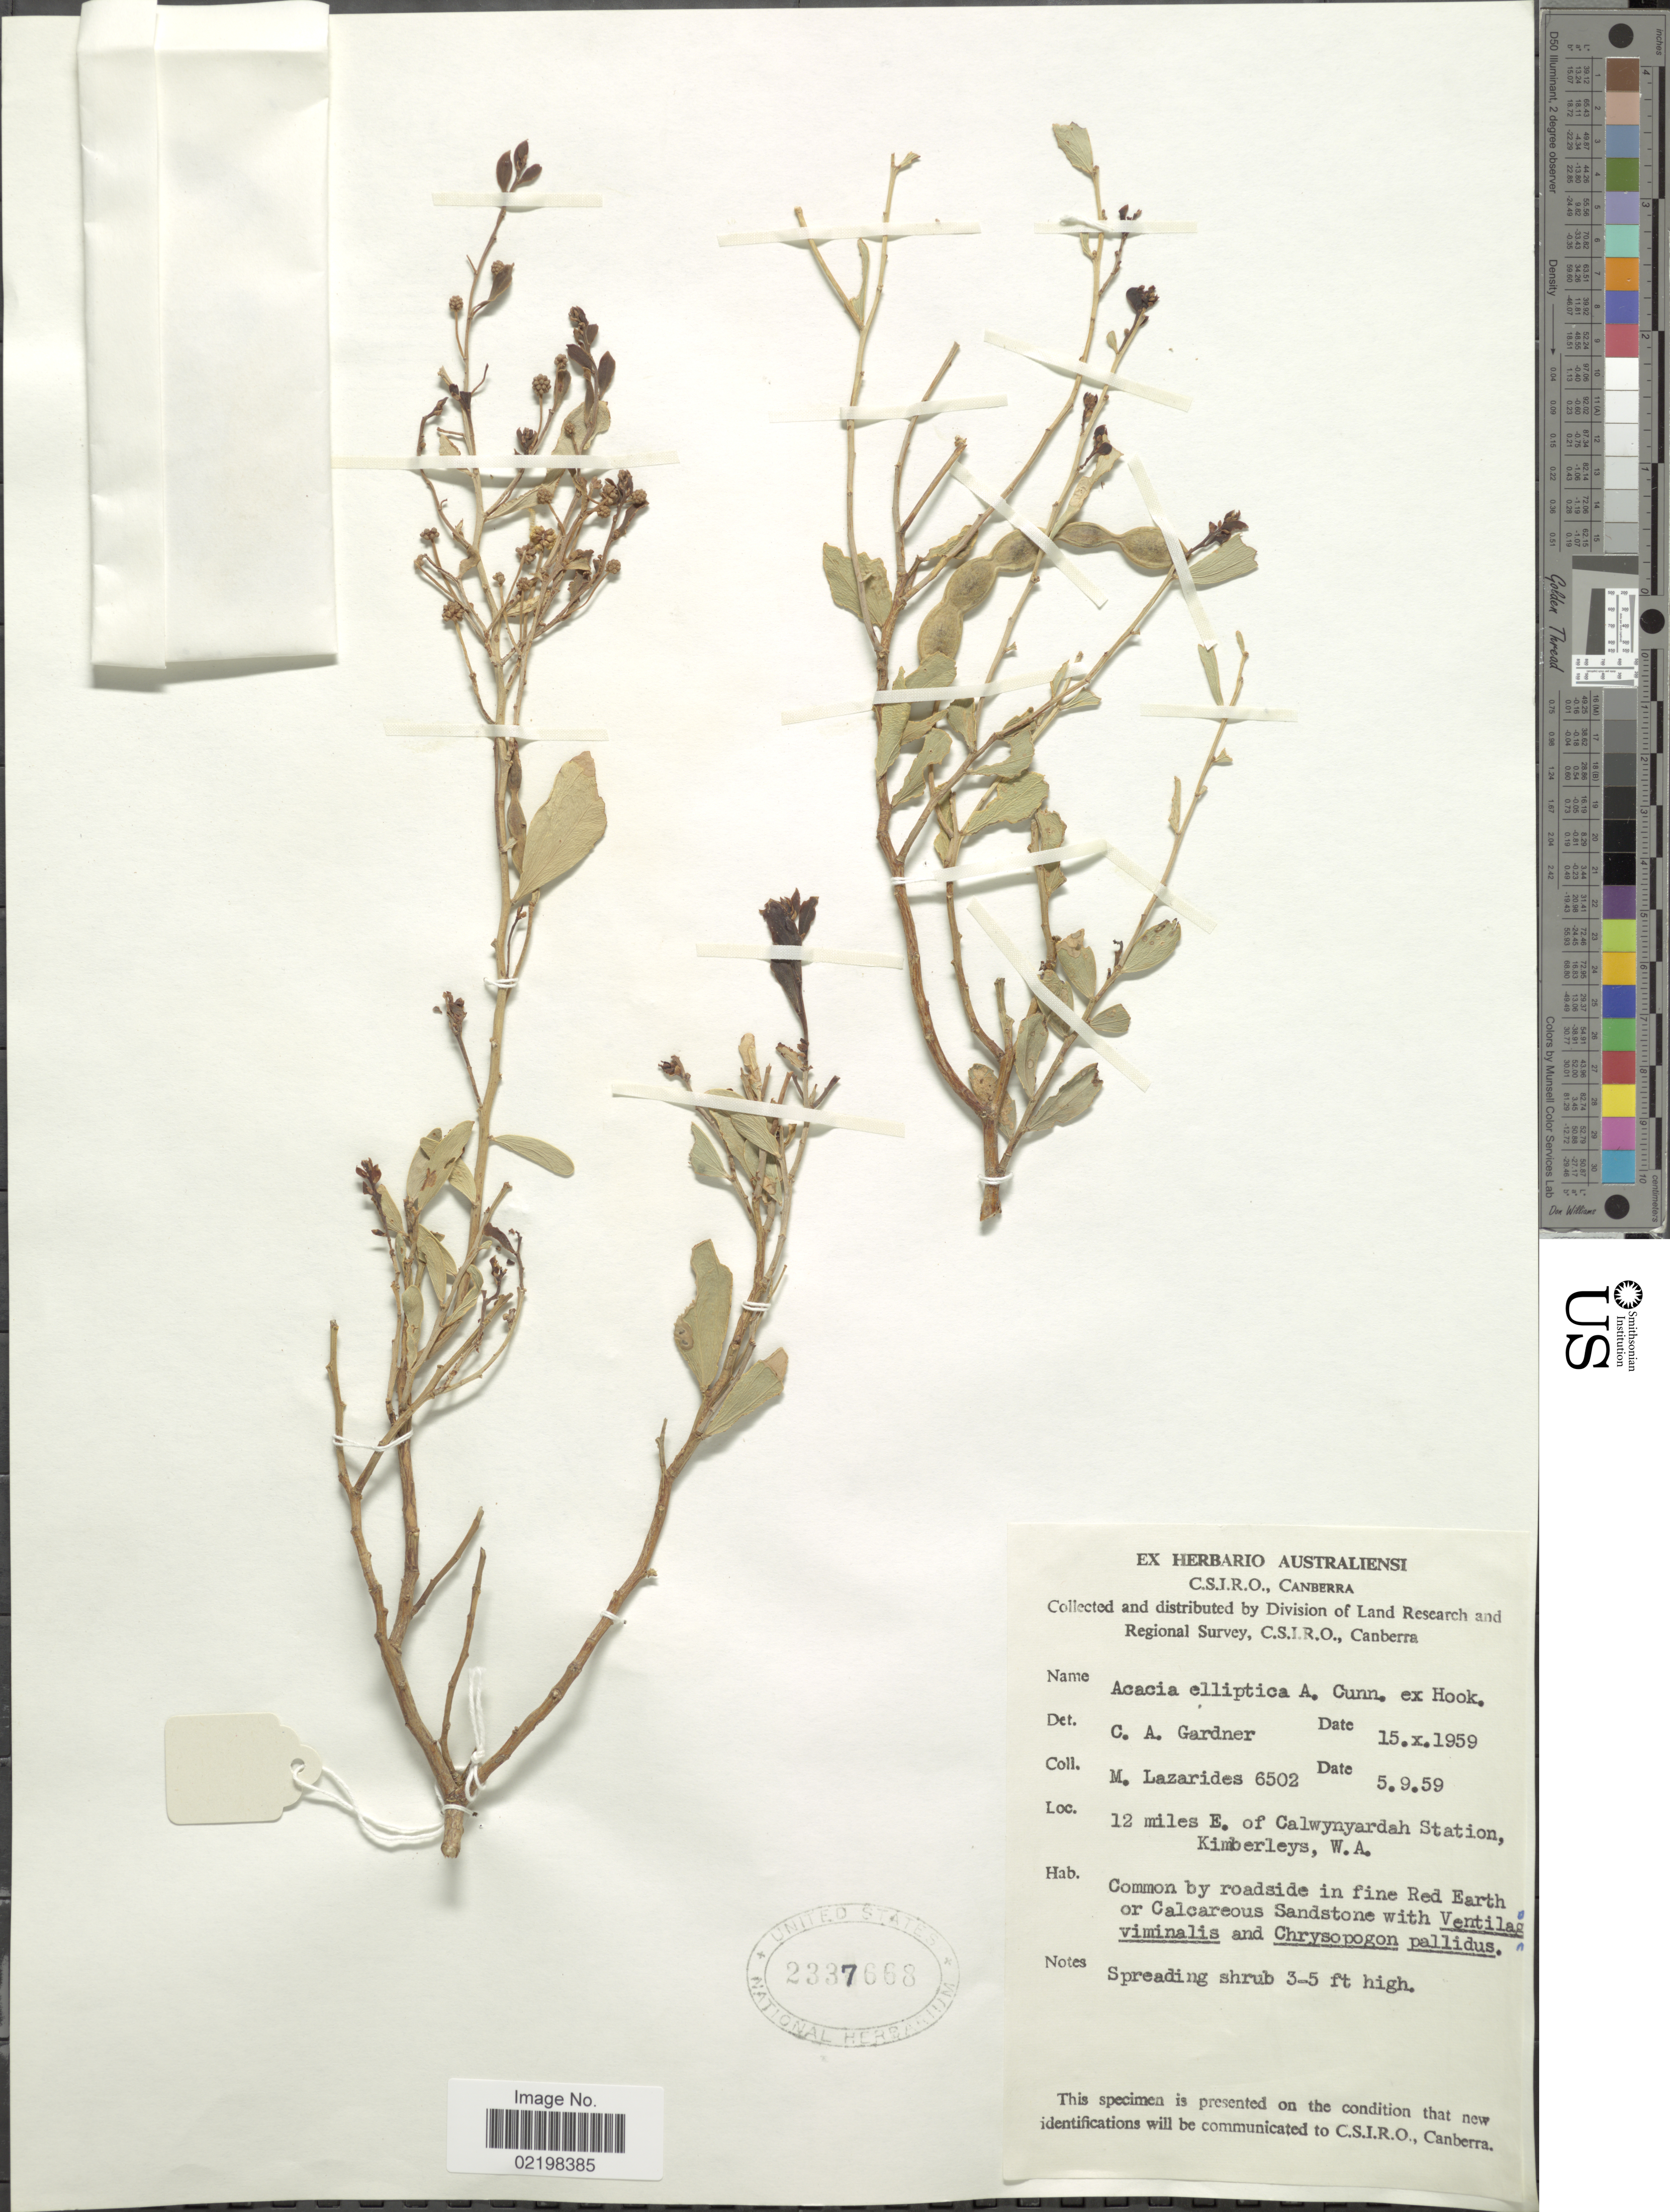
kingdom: Plantae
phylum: Tracheophyta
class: Magnoliopsida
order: Fabales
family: Fabaceae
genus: Acacia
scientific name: Acacia elliptica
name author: Benth.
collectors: M. Lazarides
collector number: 6502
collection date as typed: Transcribed d/m/y: 5/9/59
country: Australia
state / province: Western Australia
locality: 12 miles E. of Calwynyardah Station, Kimberleys, W.A.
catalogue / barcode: US 2337668